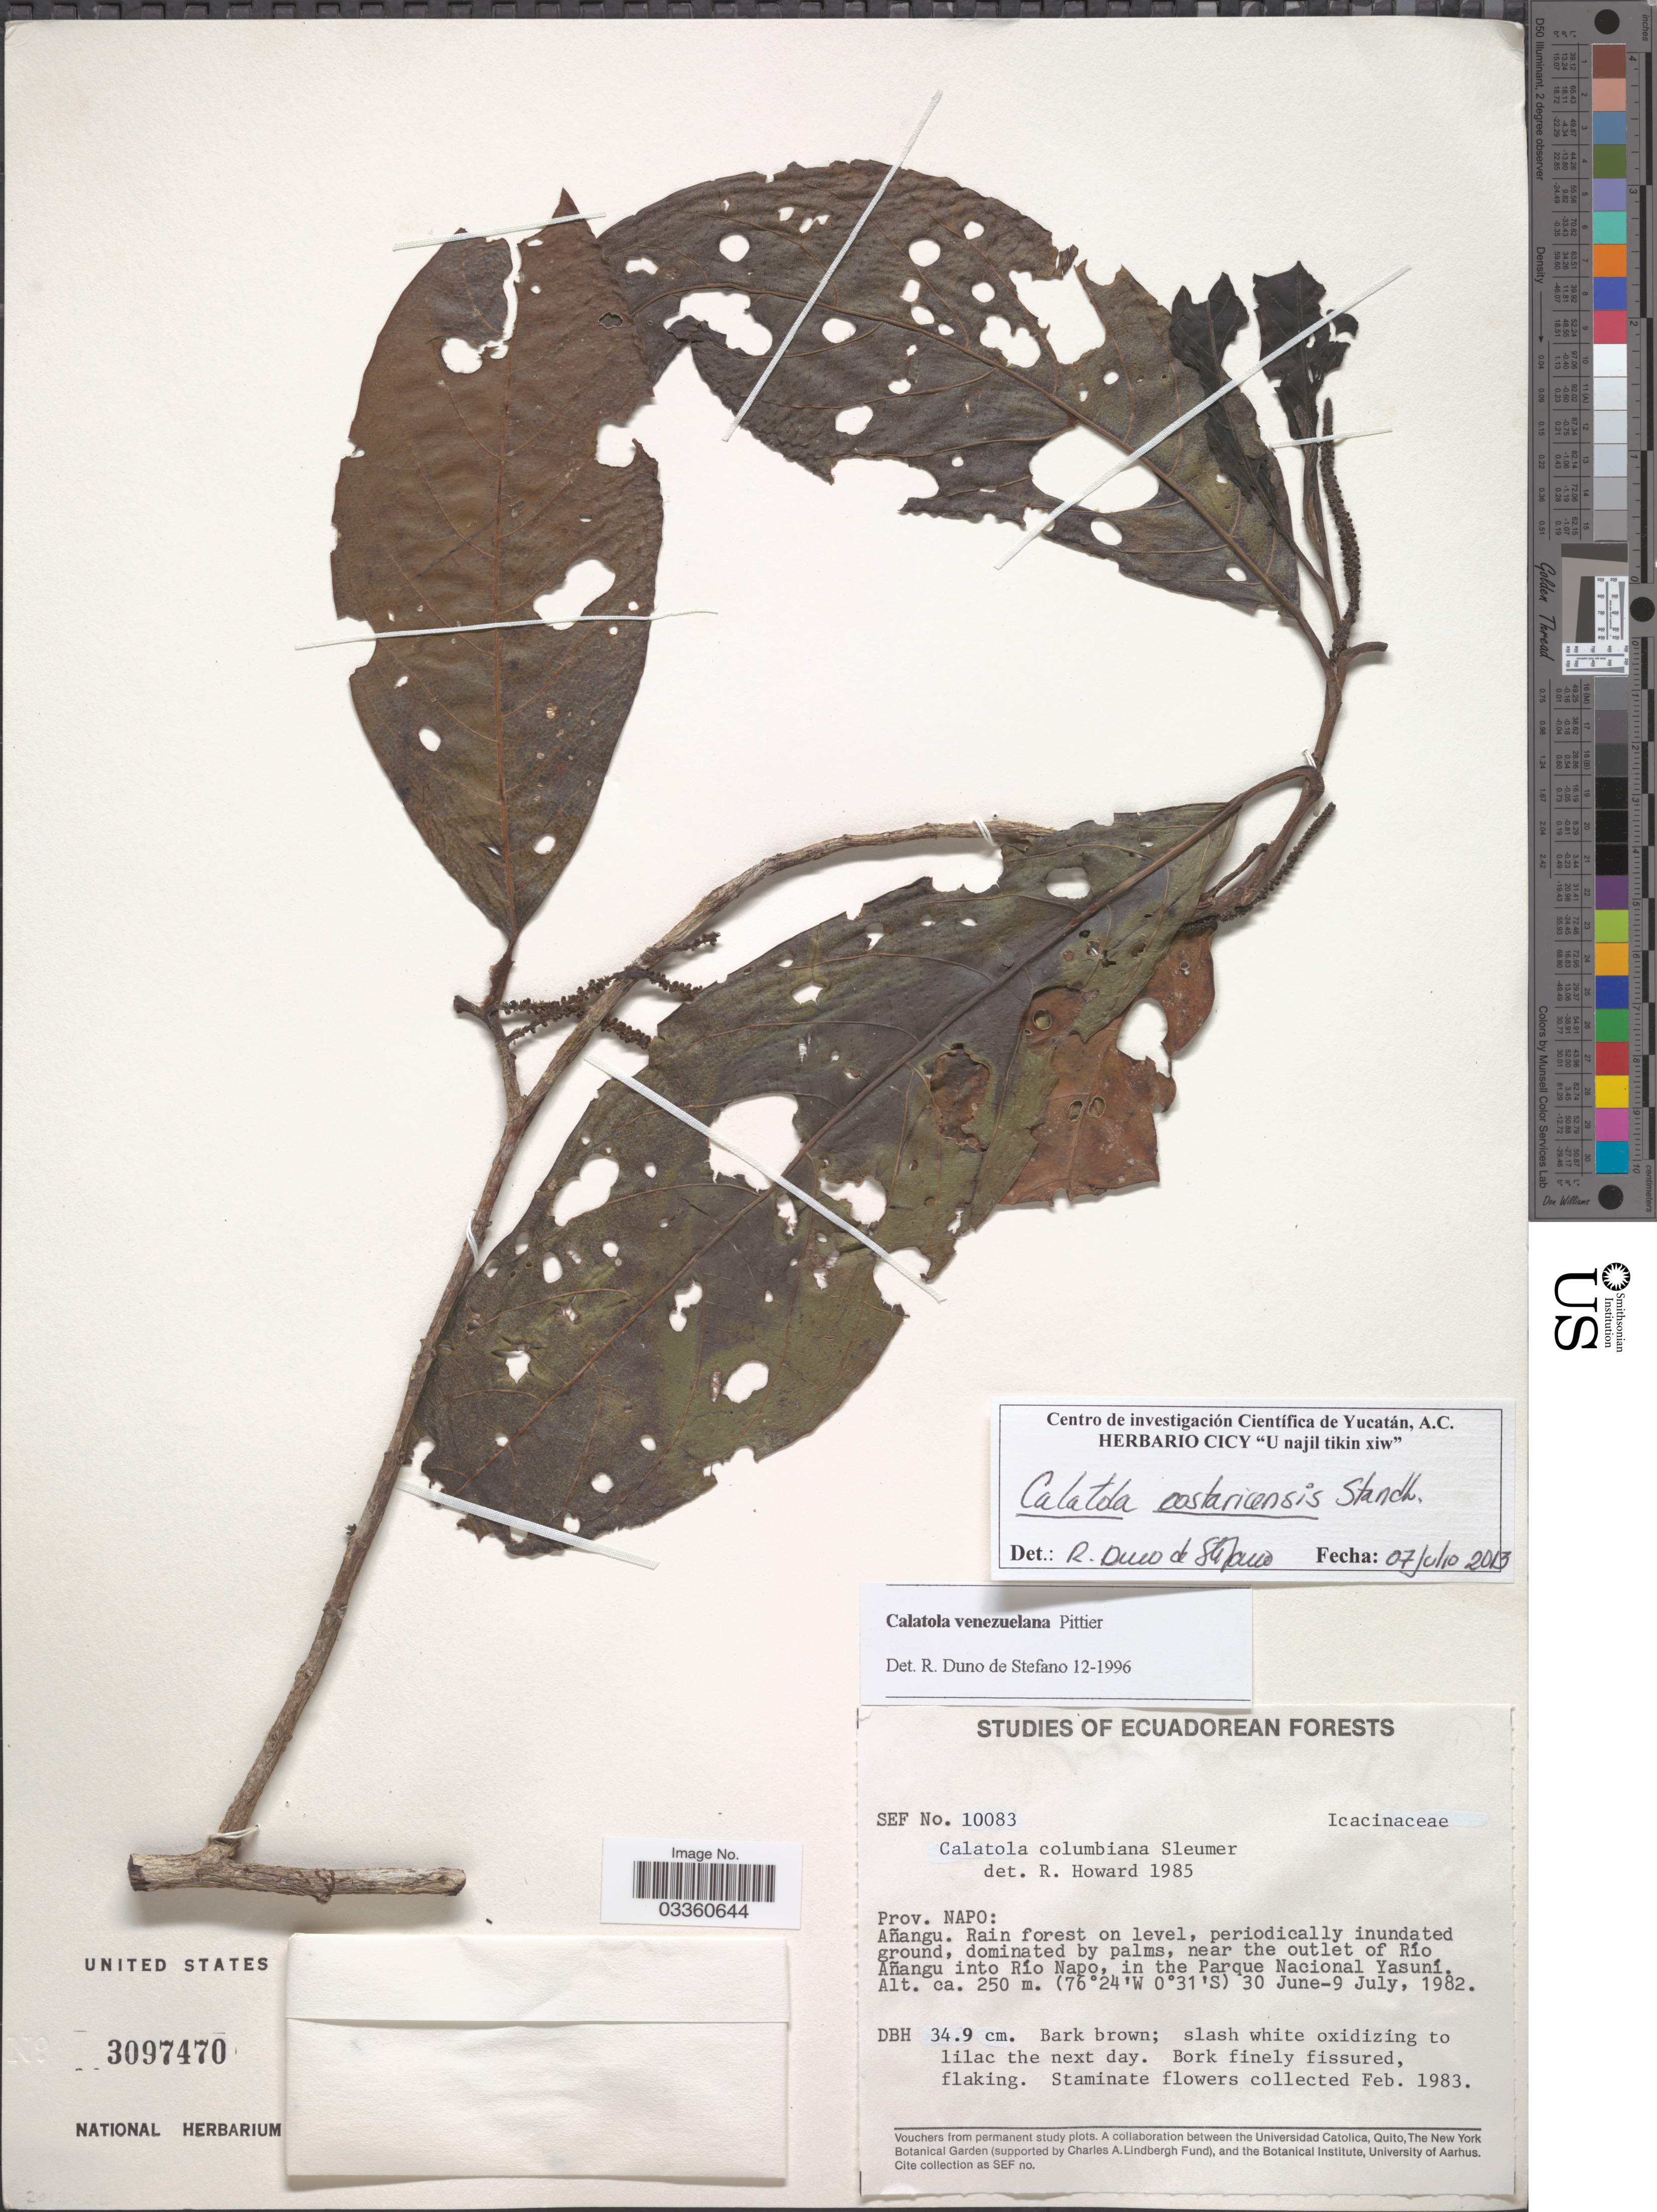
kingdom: Plantae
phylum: Tracheophyta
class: Magnoliopsida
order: Metteniusales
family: Metteniusaceae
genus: Calatola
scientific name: Calatola costaricensis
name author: Standl.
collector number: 10083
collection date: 1982-06-30/1982-07-09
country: Ecuador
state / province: Napo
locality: Añangu, near the outlet of Río Añangu into Río Napo, in the Parque Nacional Yasuní.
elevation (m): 250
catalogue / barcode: US 3097470